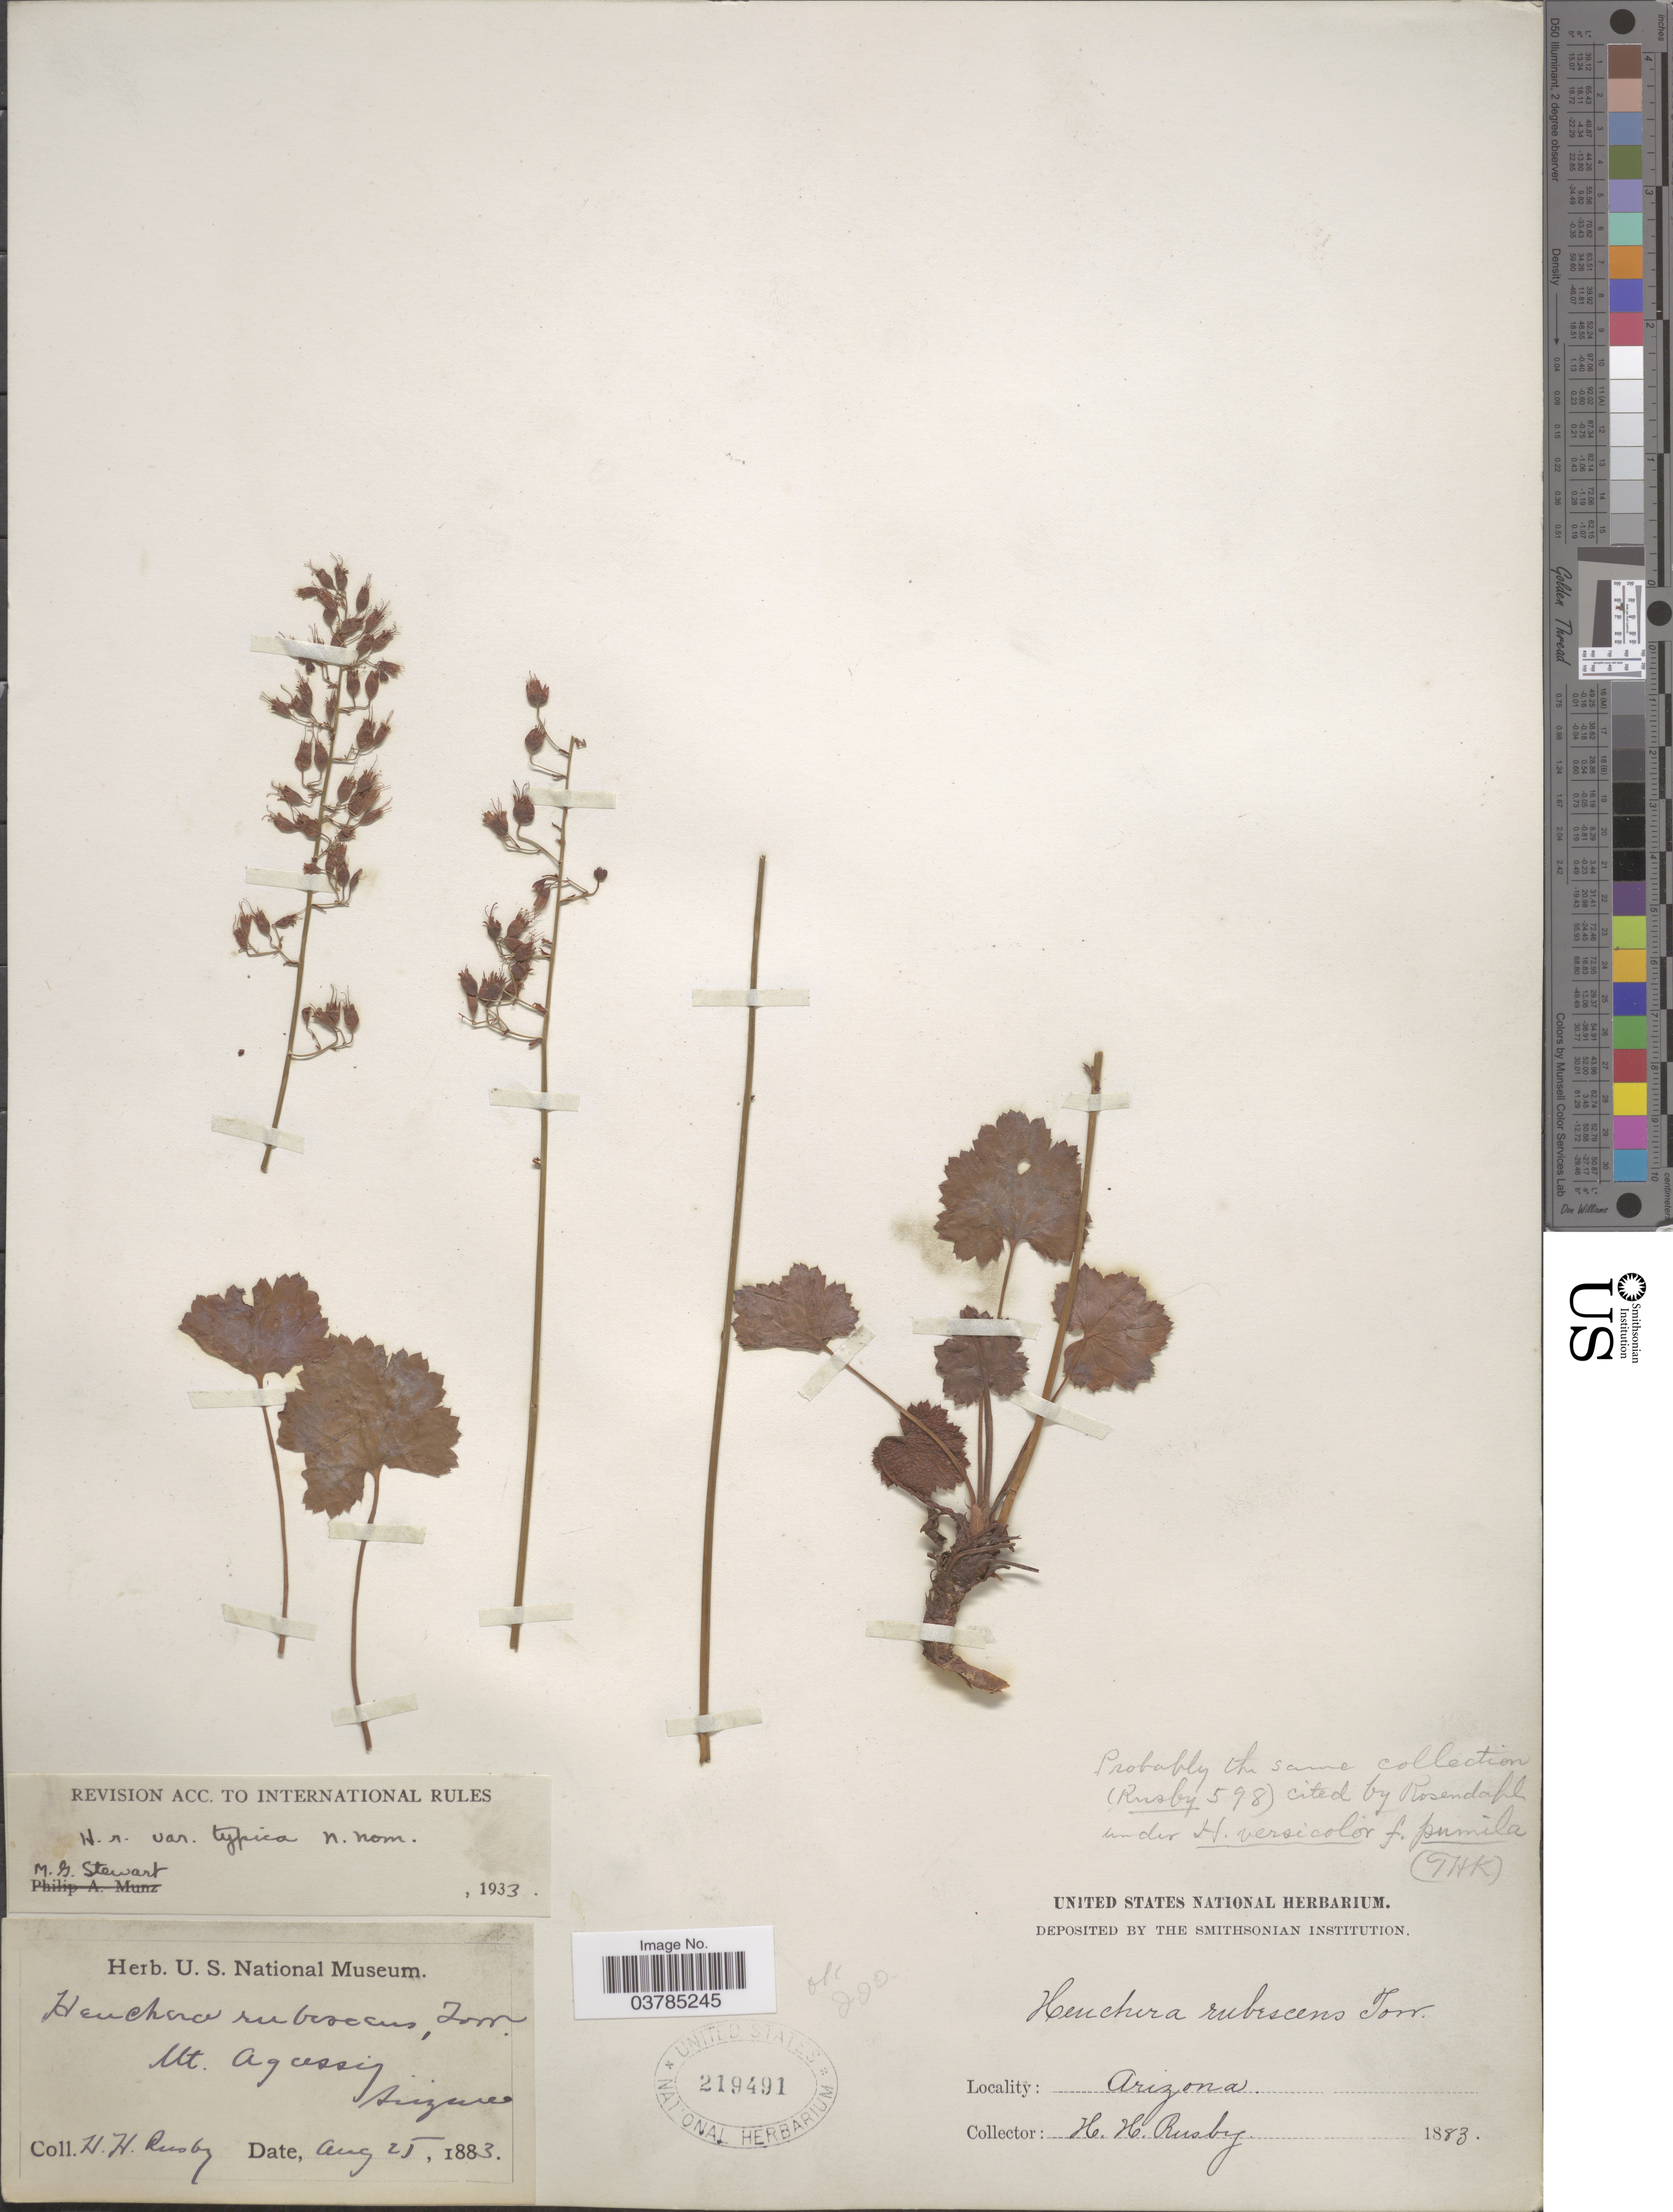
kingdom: Plantae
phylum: Tracheophyta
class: Magnoliopsida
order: Saxifragales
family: Saxifragaceae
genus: Heuchera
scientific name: Heuchera versicolor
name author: Greene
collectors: H. H. Rusby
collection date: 1883-08-25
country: United States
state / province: Arizona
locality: Mt. Agassiz.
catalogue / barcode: US 219491